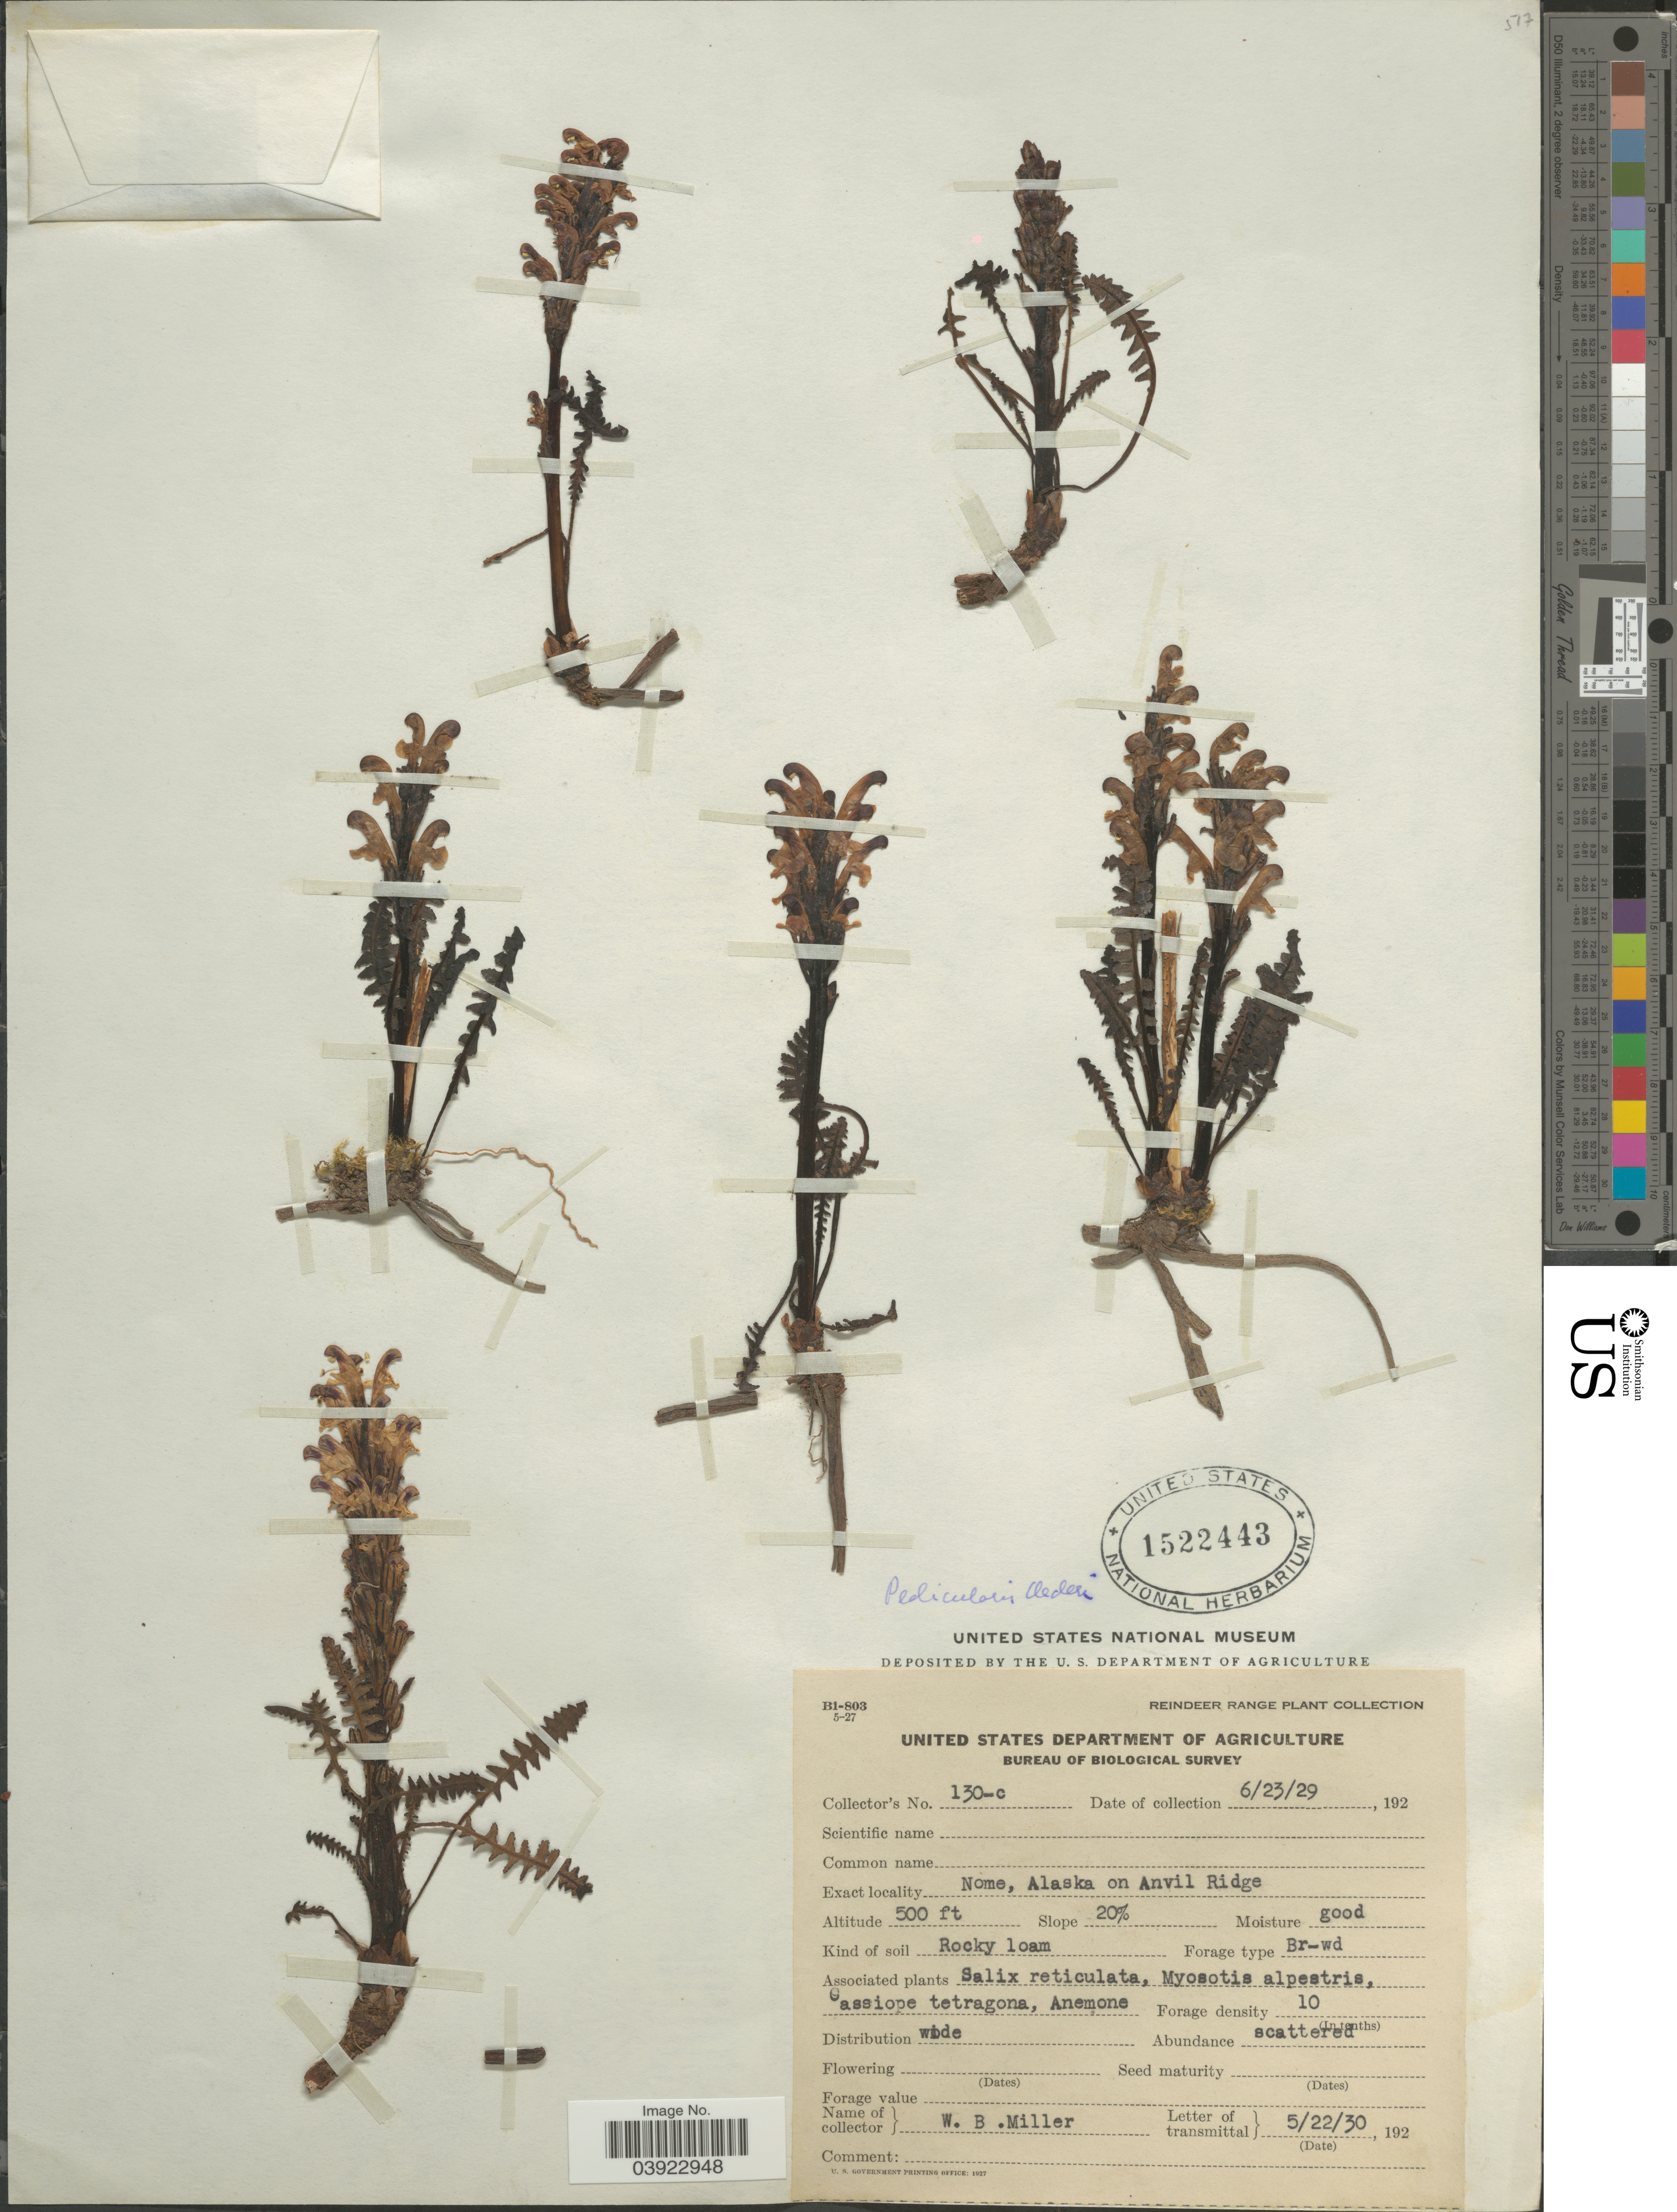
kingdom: Plantae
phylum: Tracheophyta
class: Magnoliopsida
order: Lamiales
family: Orobanchaceae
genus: Pedicularis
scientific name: Pedicularis oederi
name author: Vahl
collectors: W. Miller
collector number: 130-c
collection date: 1929-06-23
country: United States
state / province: Alaska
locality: Nome, Alaska on Anvil Ridge.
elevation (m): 152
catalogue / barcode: US 1522443